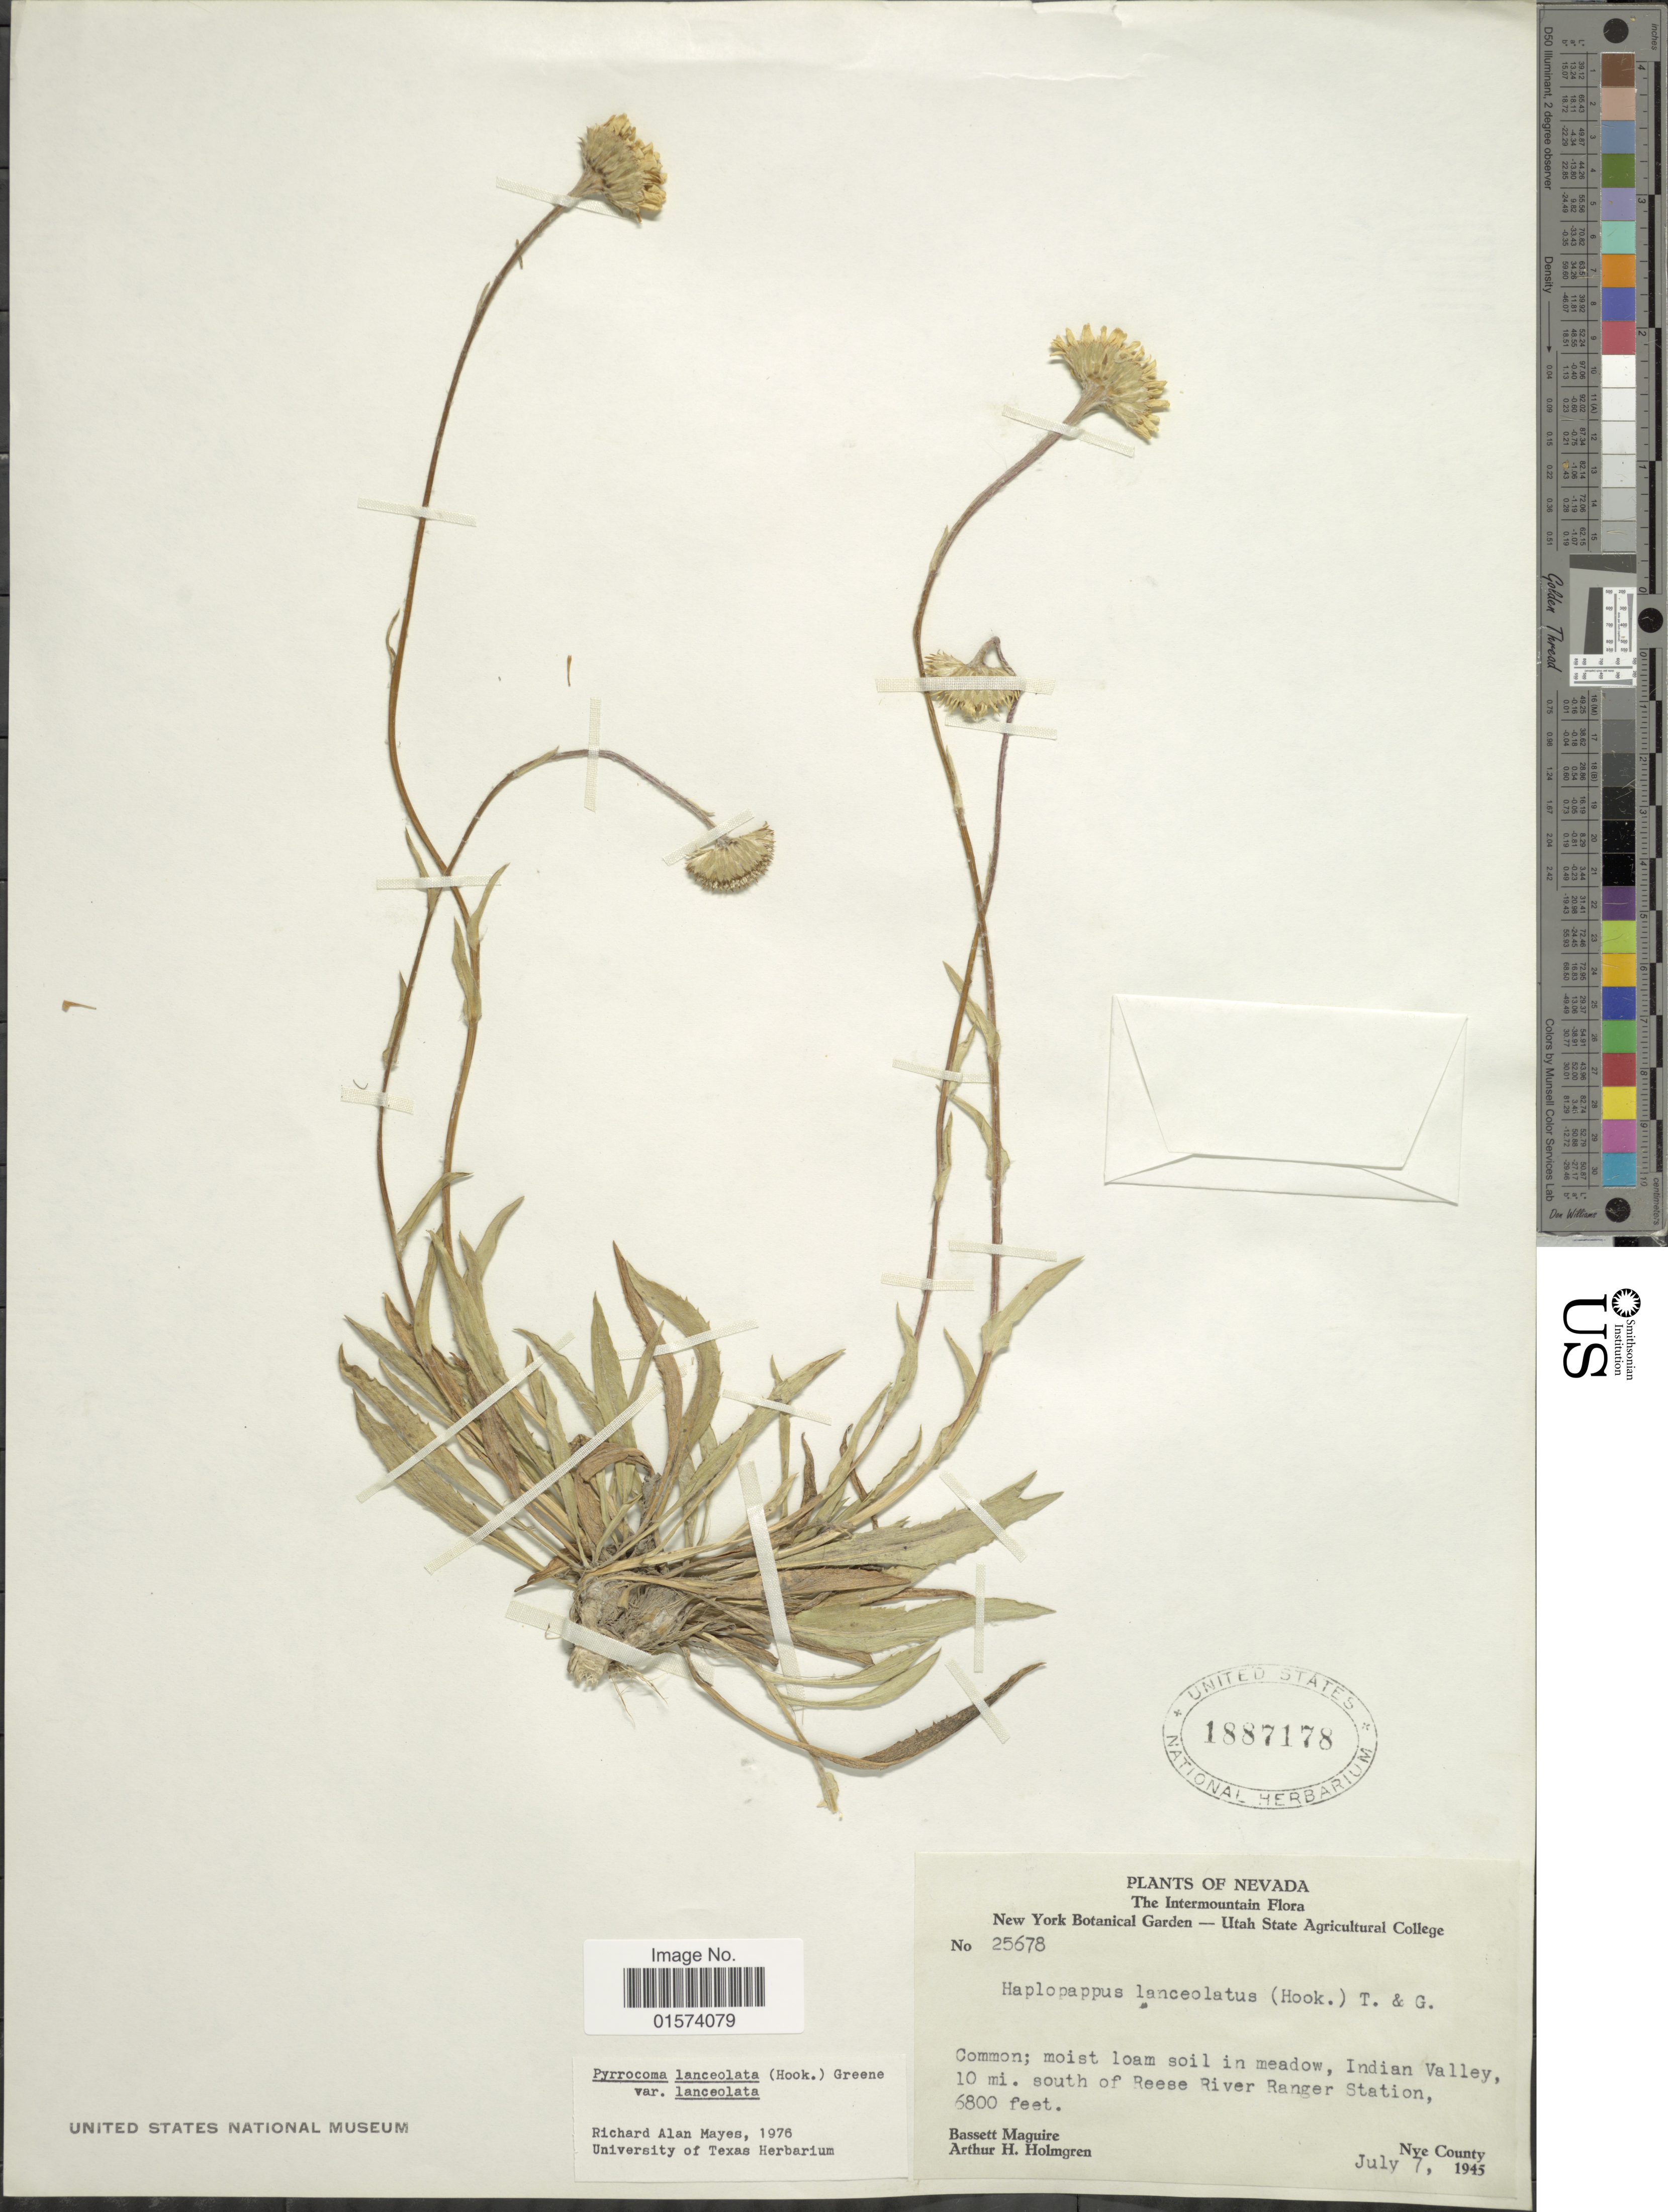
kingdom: Plantae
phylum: Tracheophyta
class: Magnoliopsida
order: Asterales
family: Asteraceae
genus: Pyrrocoma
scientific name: Pyrrocoma lanceolata var. lanceolata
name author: (Hook.) Greene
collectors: B. Maguire & A. H. Holmgren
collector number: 25678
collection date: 1945-07-07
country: United States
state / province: Nevada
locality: Moist loam soil in meadow, Indian Valley, 10 mi. south of Reese River Ranger Station, Nye County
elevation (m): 2073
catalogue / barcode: US 1887178